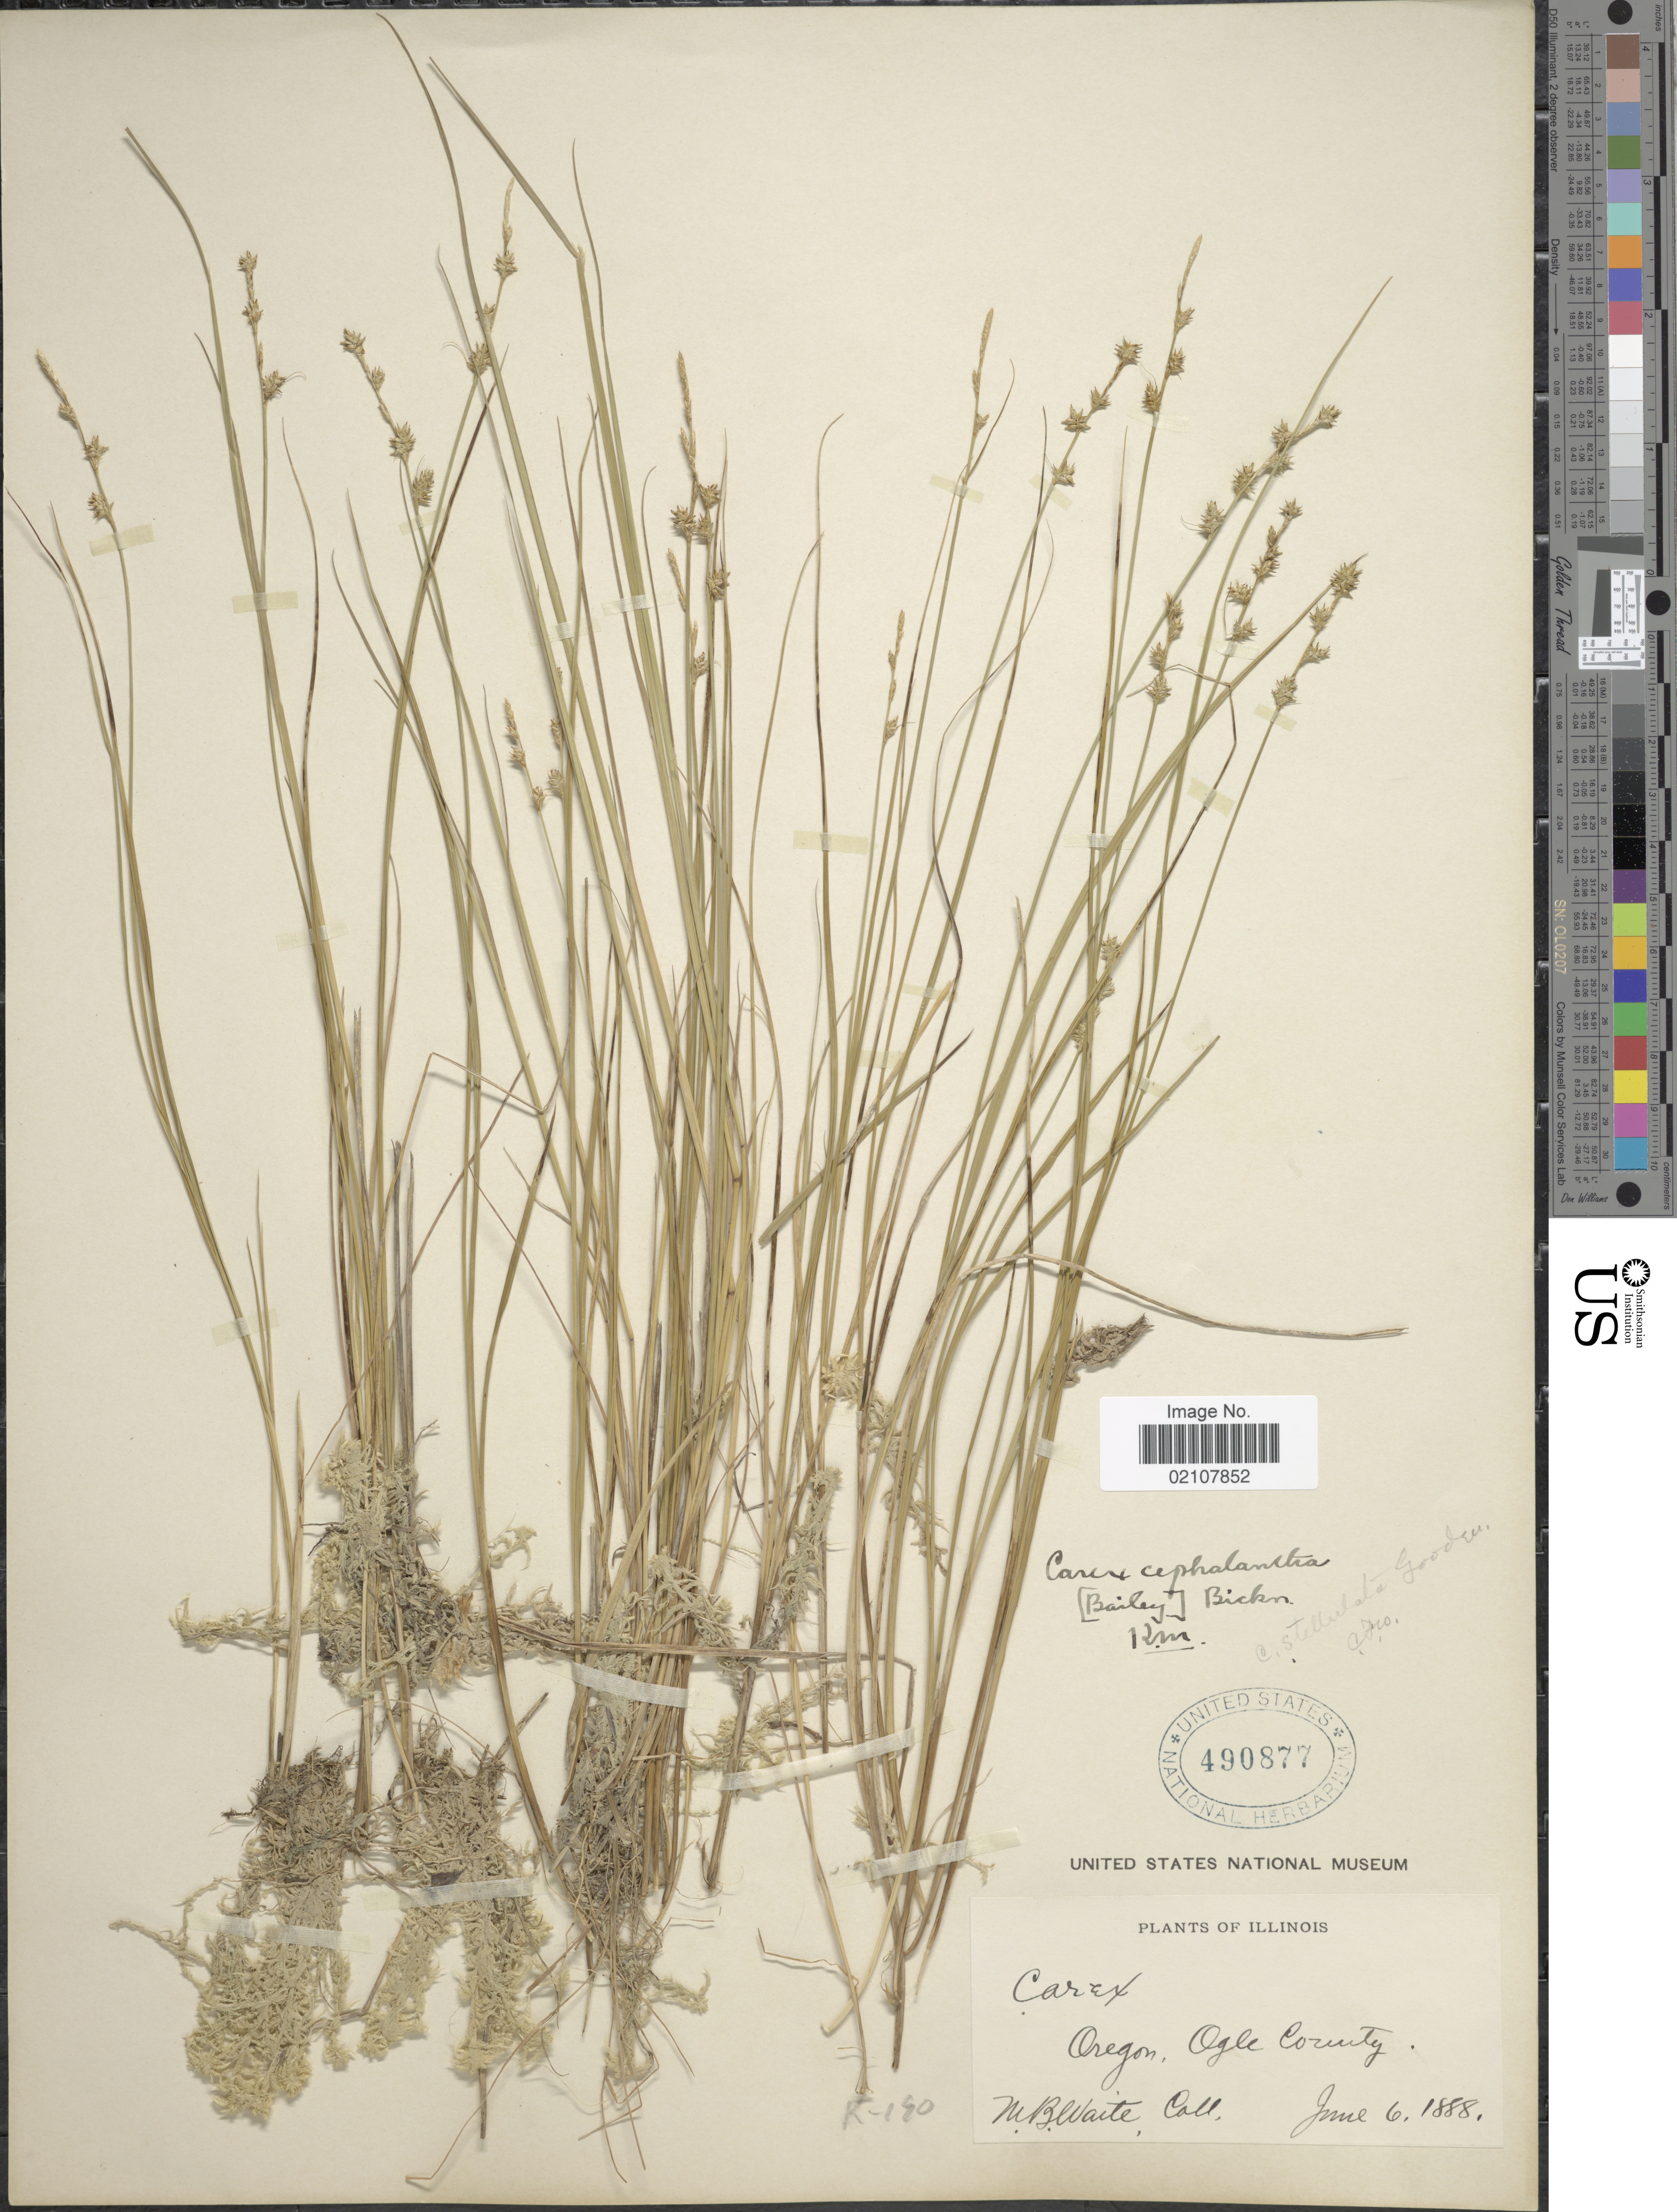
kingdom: Plantae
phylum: Tracheophyta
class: Liliopsida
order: Poales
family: Cyperaceae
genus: Carex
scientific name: Carex echinata subsp. echinata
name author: Murray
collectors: M. B. Waite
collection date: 1888-06-06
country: United States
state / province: Oregon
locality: Ogle County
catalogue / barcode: US 490877